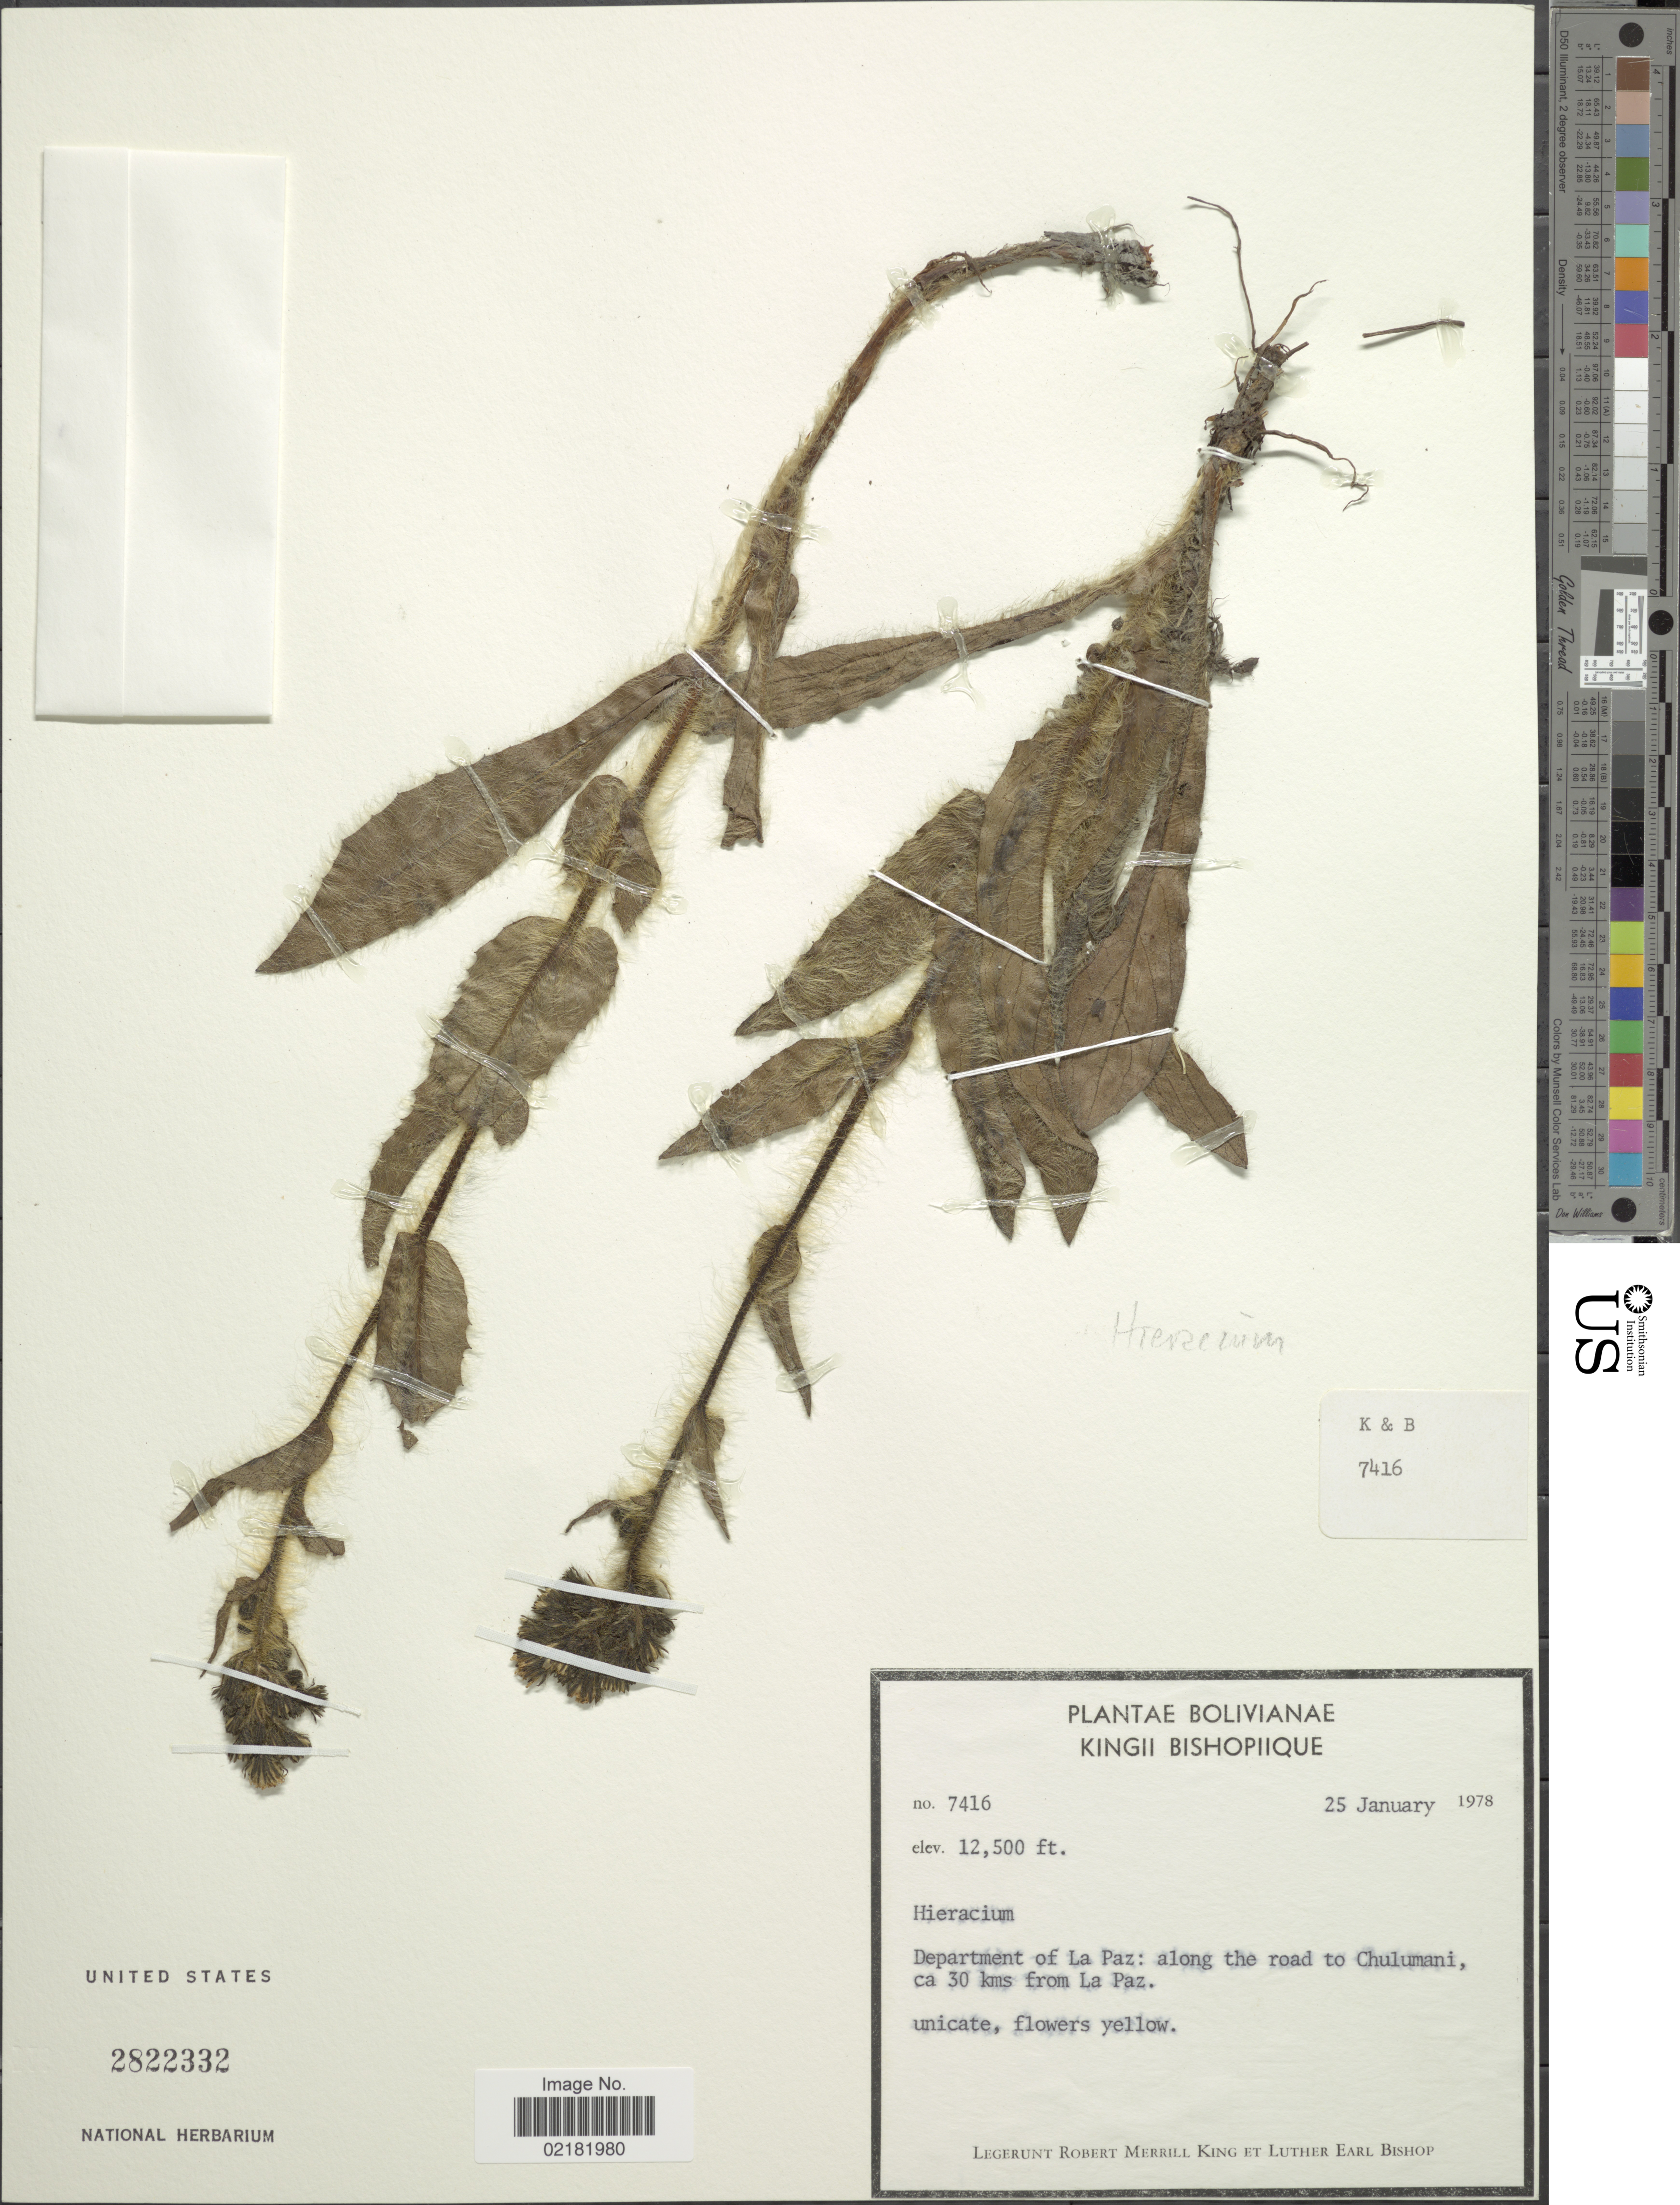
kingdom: Plantae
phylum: Tracheophyta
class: Magnoliopsida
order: Asterales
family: Asteraceae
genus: Hieracium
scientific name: Hieracium repandulare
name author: Druce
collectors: R. M. King & L. E. Bishop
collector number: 7416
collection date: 1978-01-25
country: Bolivia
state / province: La Paz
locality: Along the road to La Paz, ca 30 kms from La Paz.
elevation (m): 3810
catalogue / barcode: US 2822332